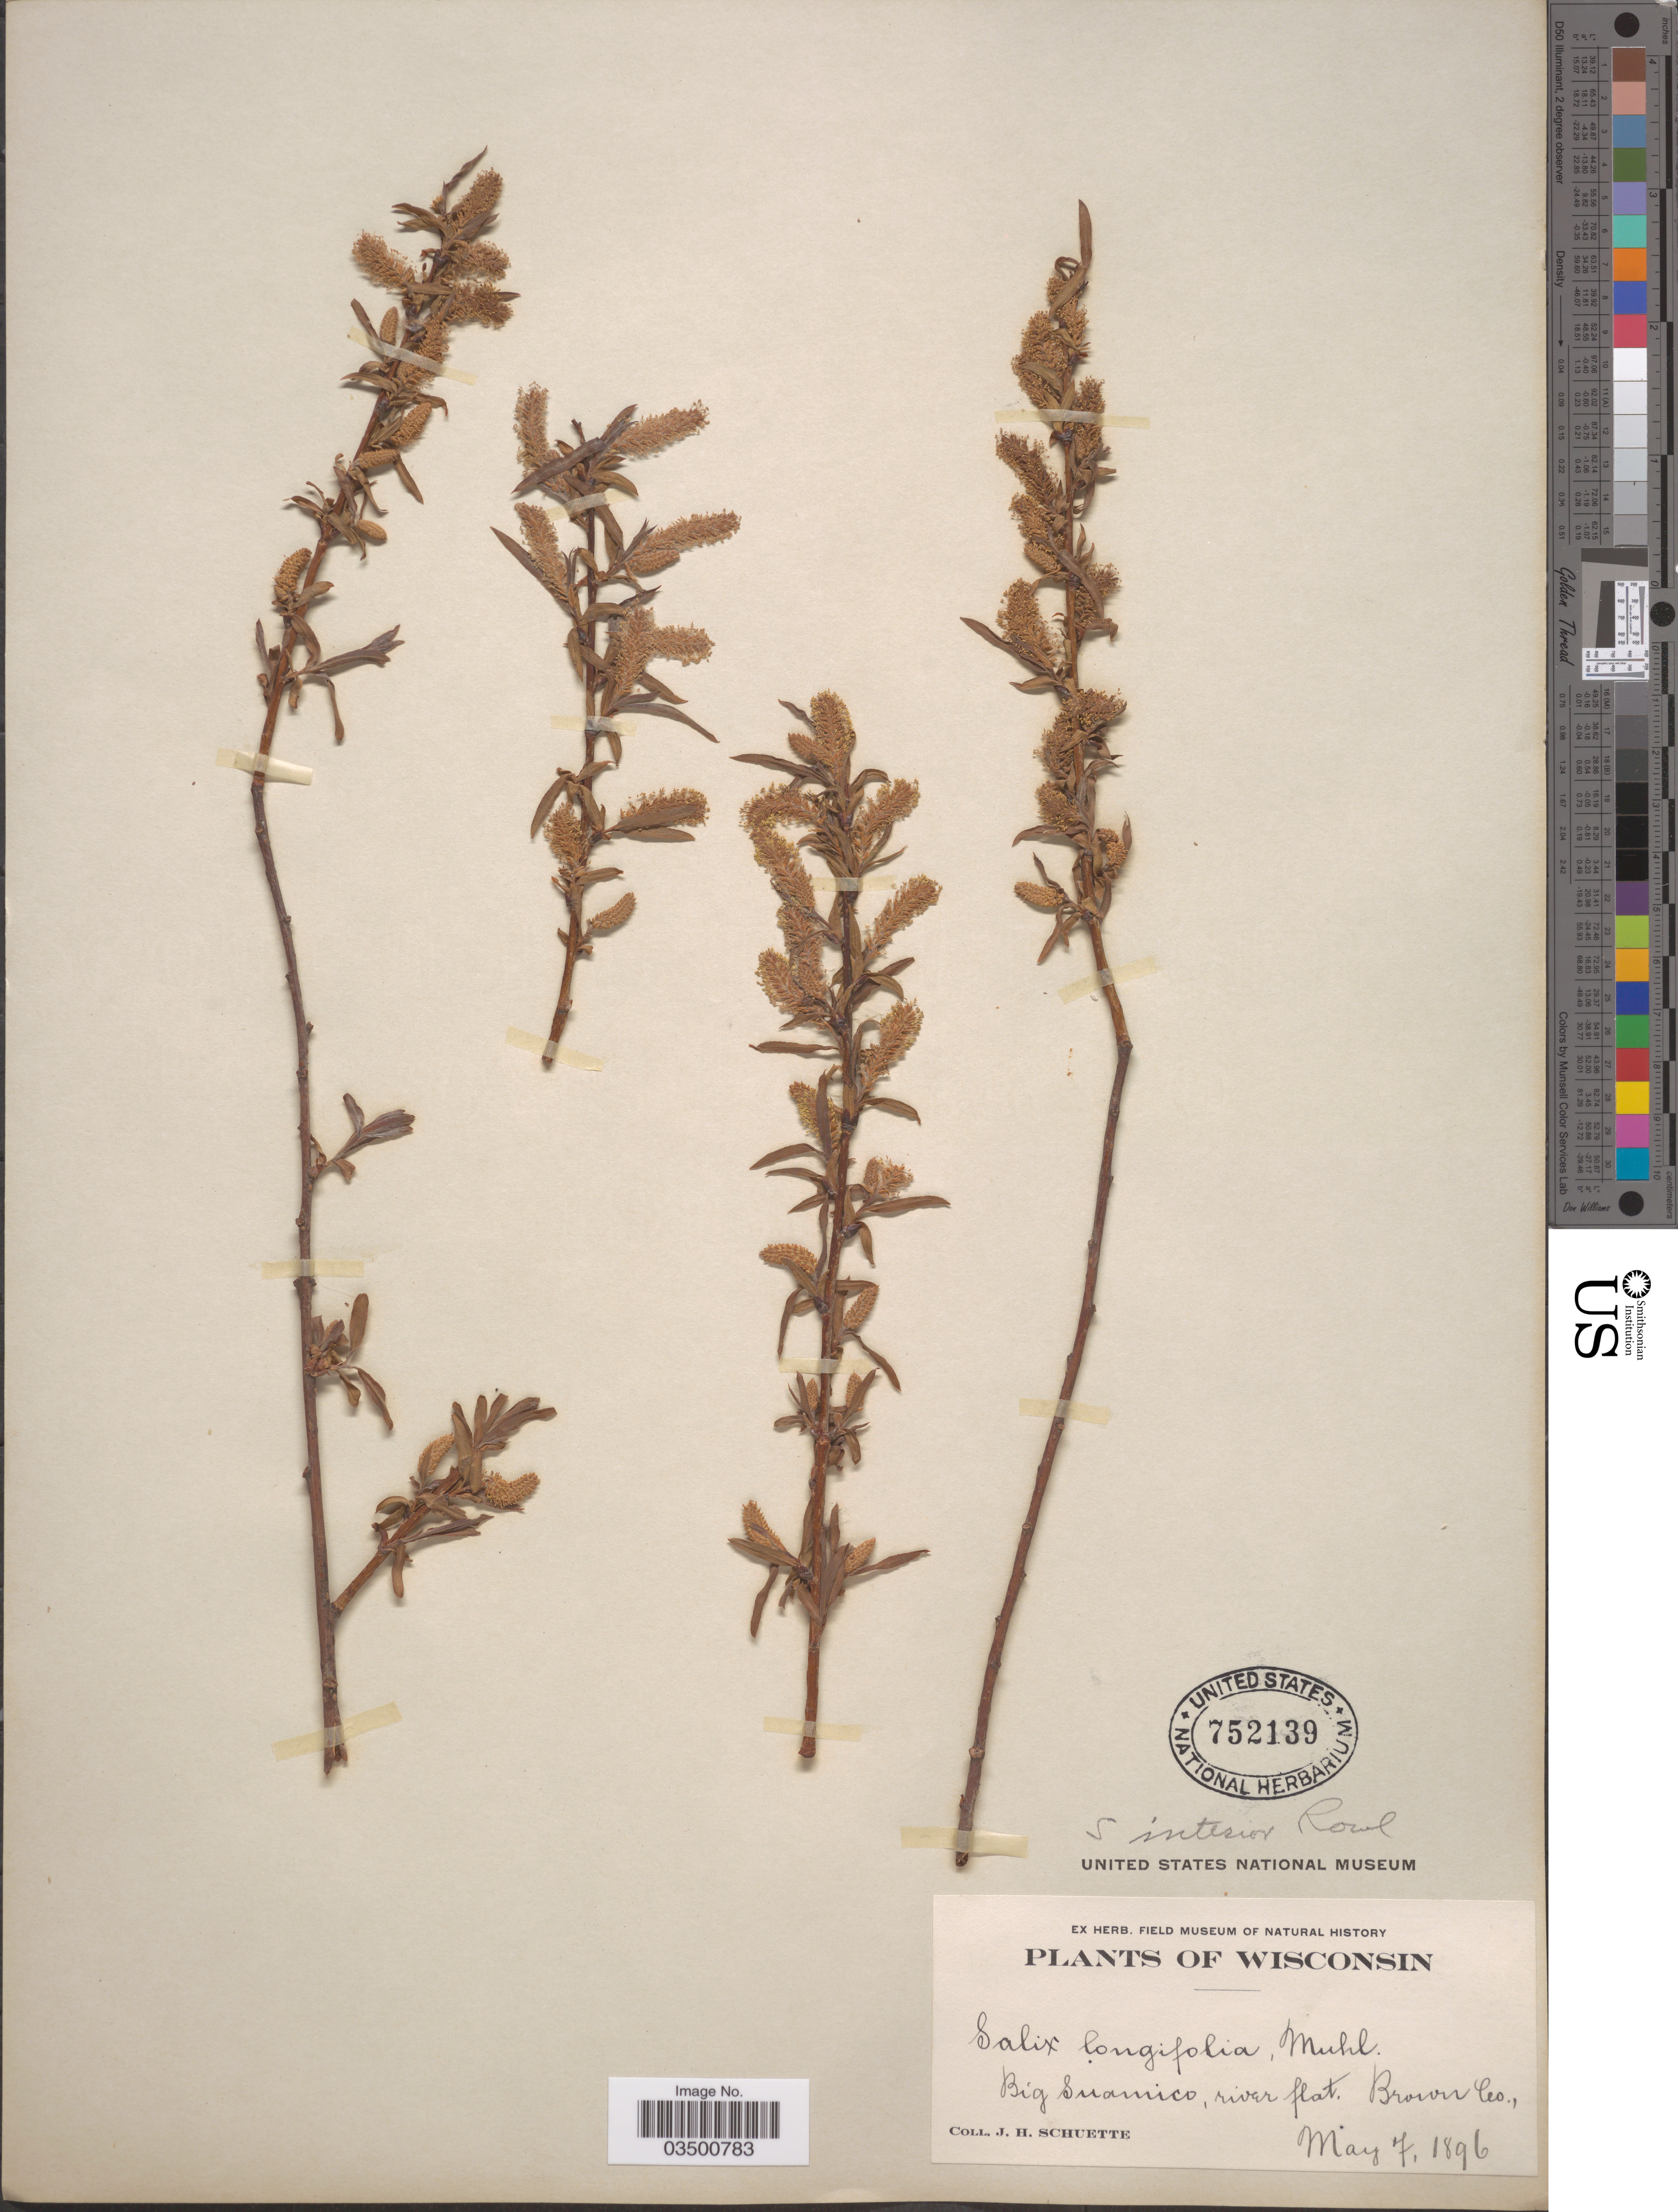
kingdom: Plantae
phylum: Tracheophyta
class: Magnoliopsida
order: Malpighiales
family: Salicaceae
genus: Salix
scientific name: Salix interior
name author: Rowlee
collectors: J. H. Schuette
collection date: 1896-05-07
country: United States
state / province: Wisconsin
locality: Big Suamico, river flat. Brown Co.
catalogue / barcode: US 752139